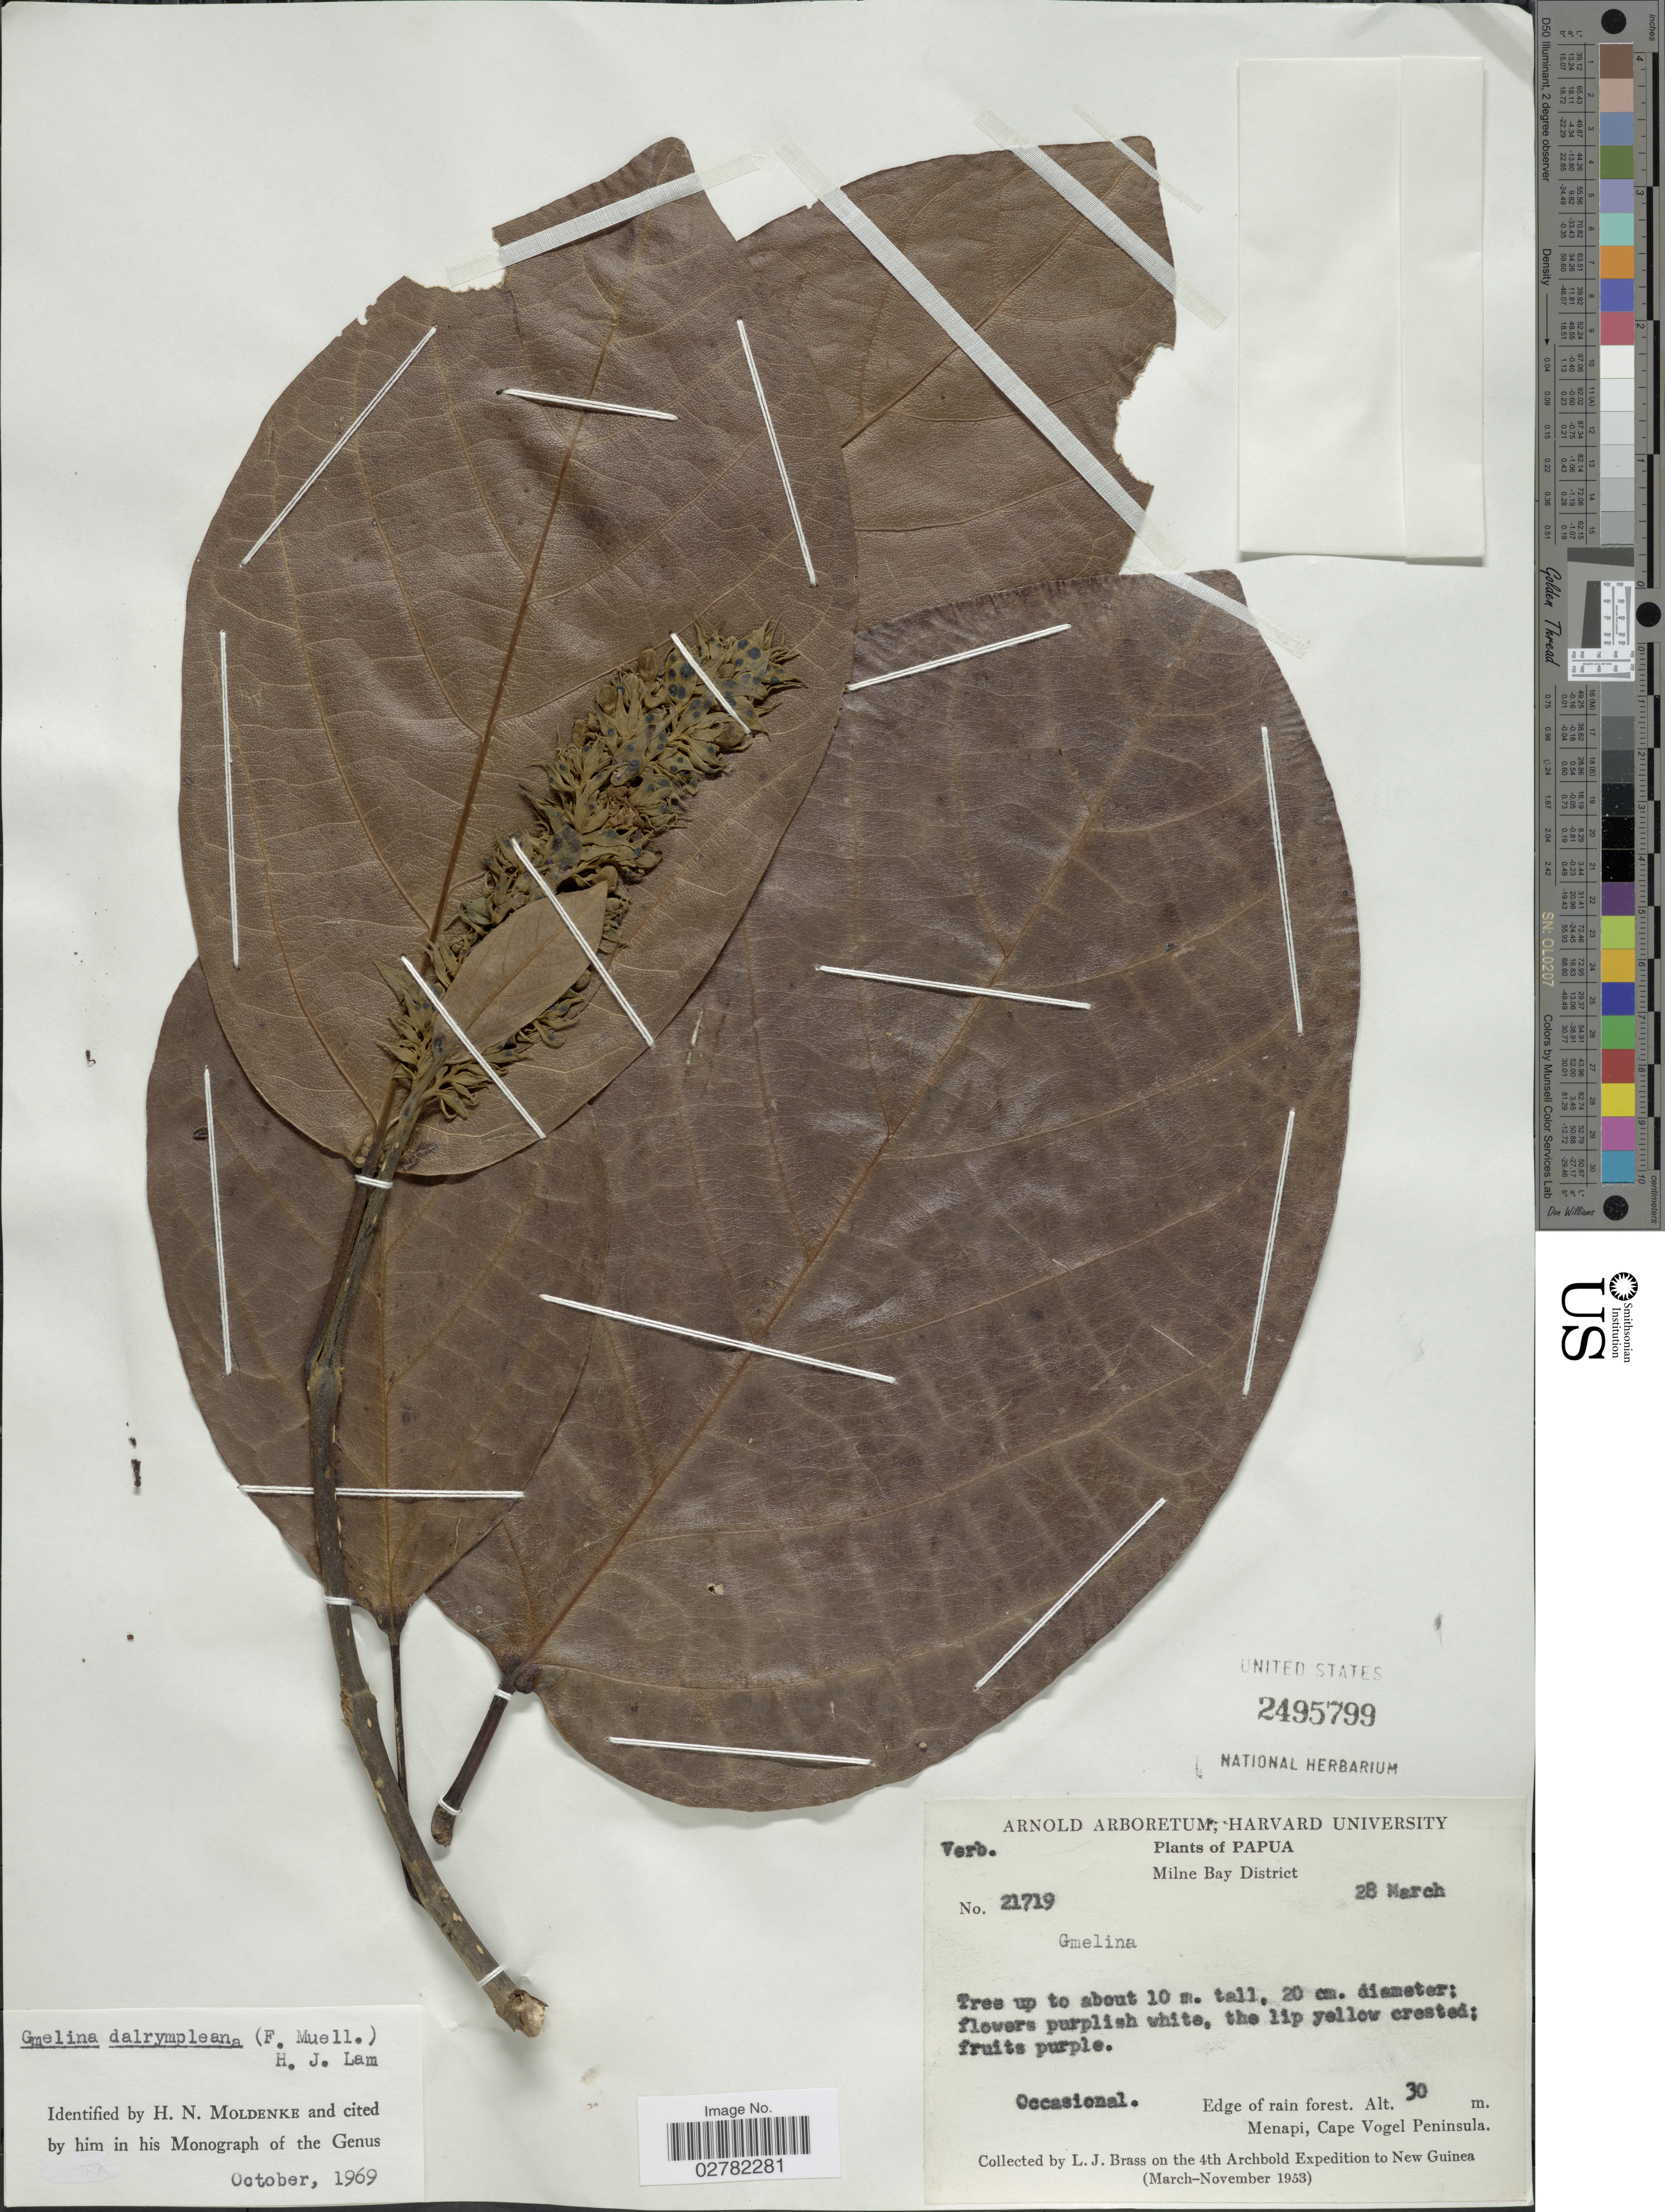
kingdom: Plantae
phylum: Tracheophyta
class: Magnoliopsida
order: Lamiales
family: Lamiaceae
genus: Gmelina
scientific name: Gmelina dalrympleana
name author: (F. Muell.) H.J. Lam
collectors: L. J. Brass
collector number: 21719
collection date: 1953-03-28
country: Papua New Guinea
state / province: Milne Bay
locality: Papua. Milne Bay District. Menapi, Cape Vogel Peninsula. New Guinea.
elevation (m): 30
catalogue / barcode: US 2495799